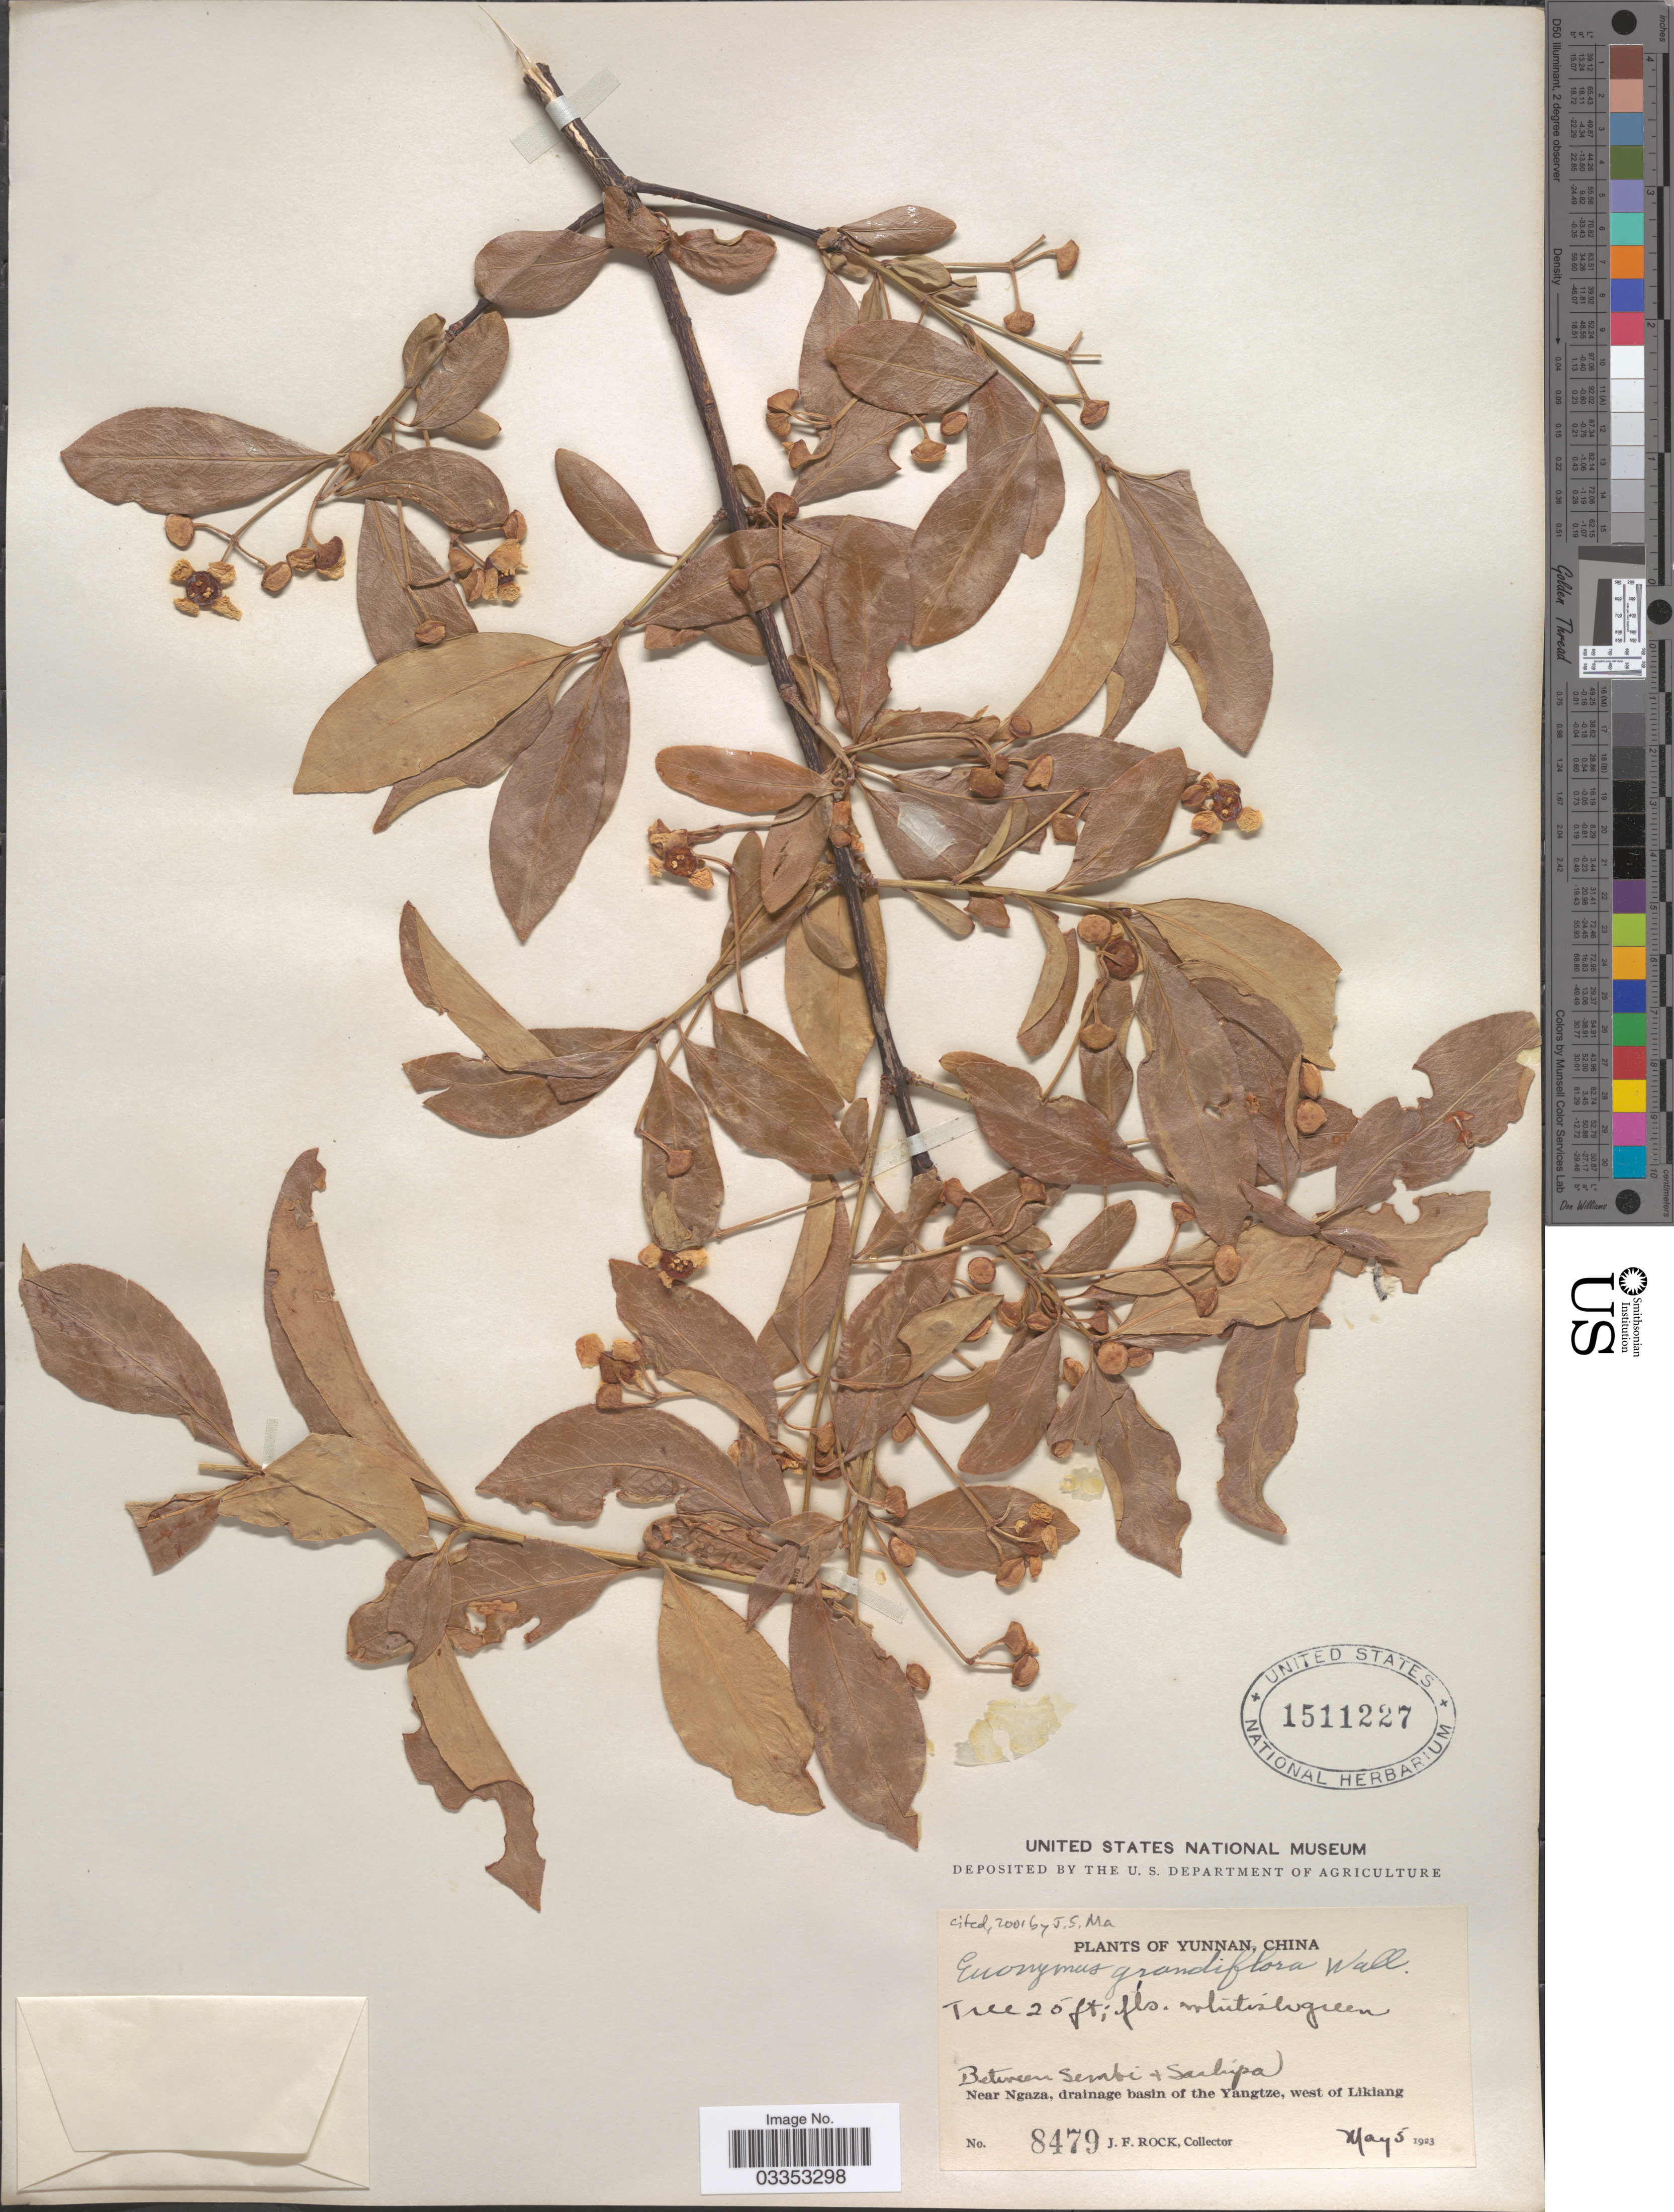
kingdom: Plantae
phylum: Tracheophyta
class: Magnoliopsida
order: Celastrales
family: Celastraceae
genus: Euonymus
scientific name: Euonymus grandiflorus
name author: Wall.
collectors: J. Rock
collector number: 8479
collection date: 1923-05-05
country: China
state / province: Yunnan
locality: Between Sembi + Lashipa. Near Ngaza, drainage basin of the Yangtze, west of Likiang.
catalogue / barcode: US 1511227